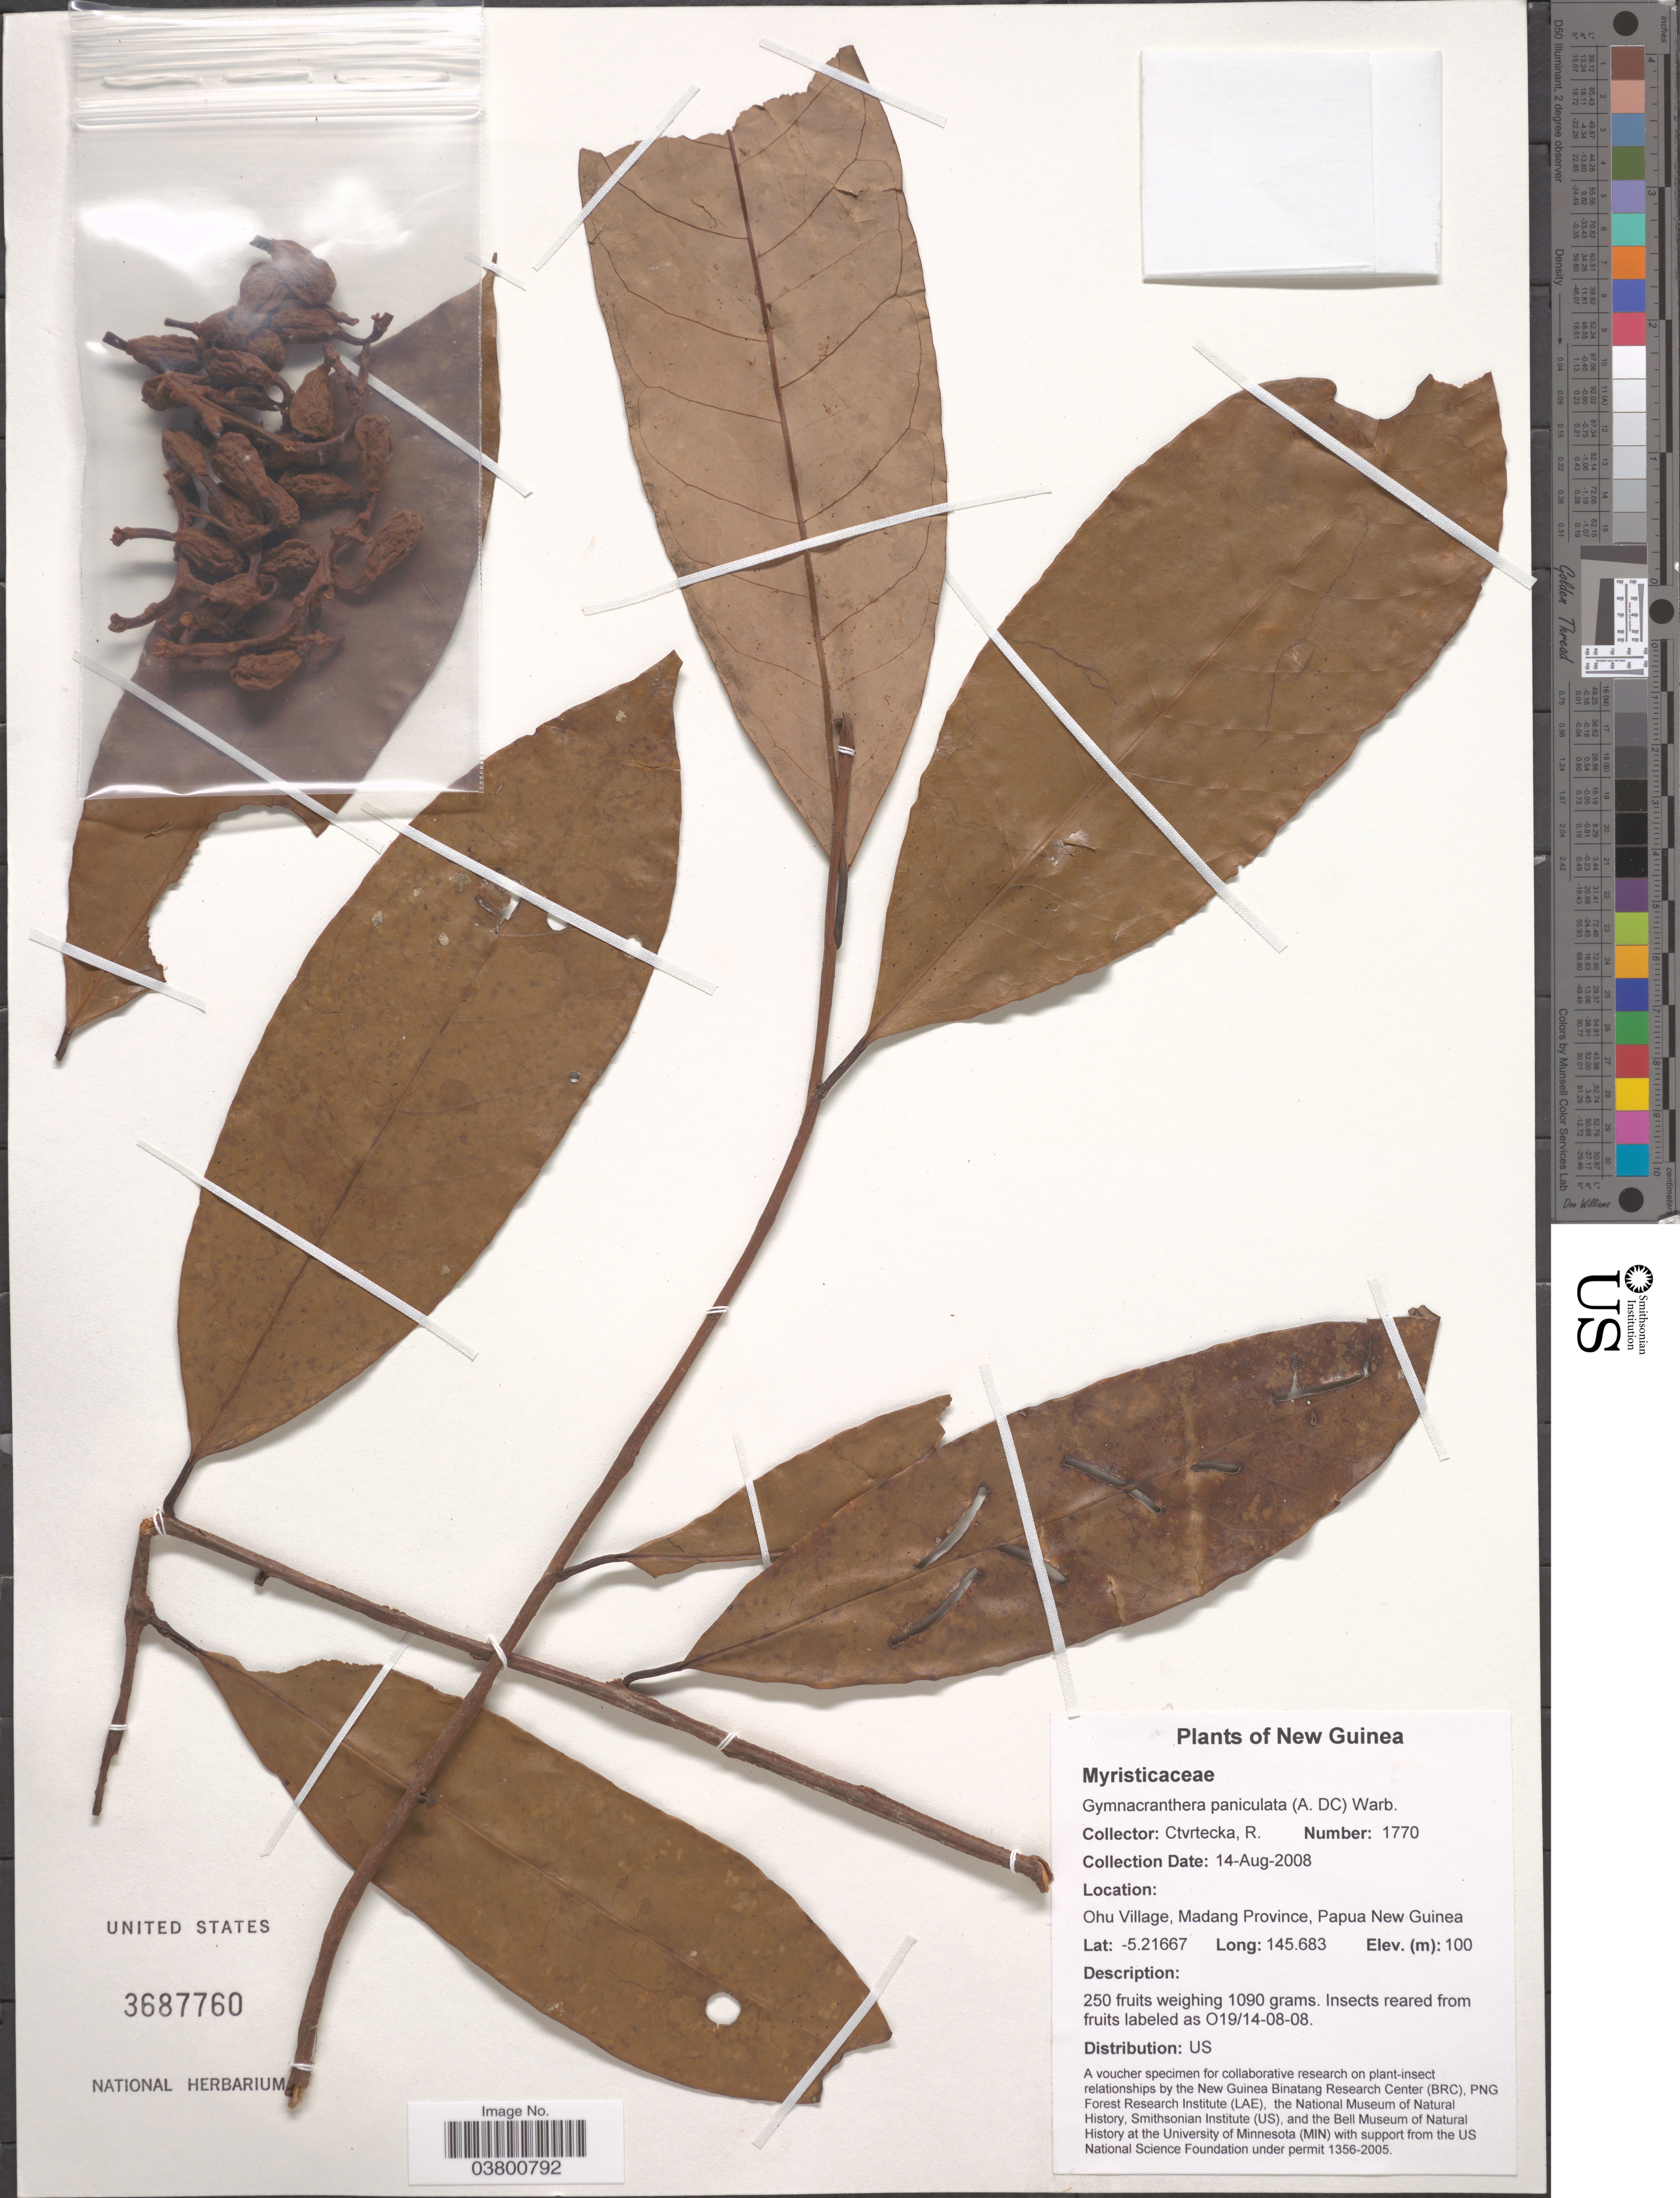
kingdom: Plantae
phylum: Tracheophyta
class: Magnoliopsida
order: Magnoliales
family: Myristicaceae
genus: Gymnacranthera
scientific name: Gymnacranthera paniculata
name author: (A. DC.) Warb.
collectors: R. Ctvrtecka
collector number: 1770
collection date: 2008-08-14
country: Papua New Guinea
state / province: Madang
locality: New Guinea. Ohu Village.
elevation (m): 100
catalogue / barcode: US 3687760